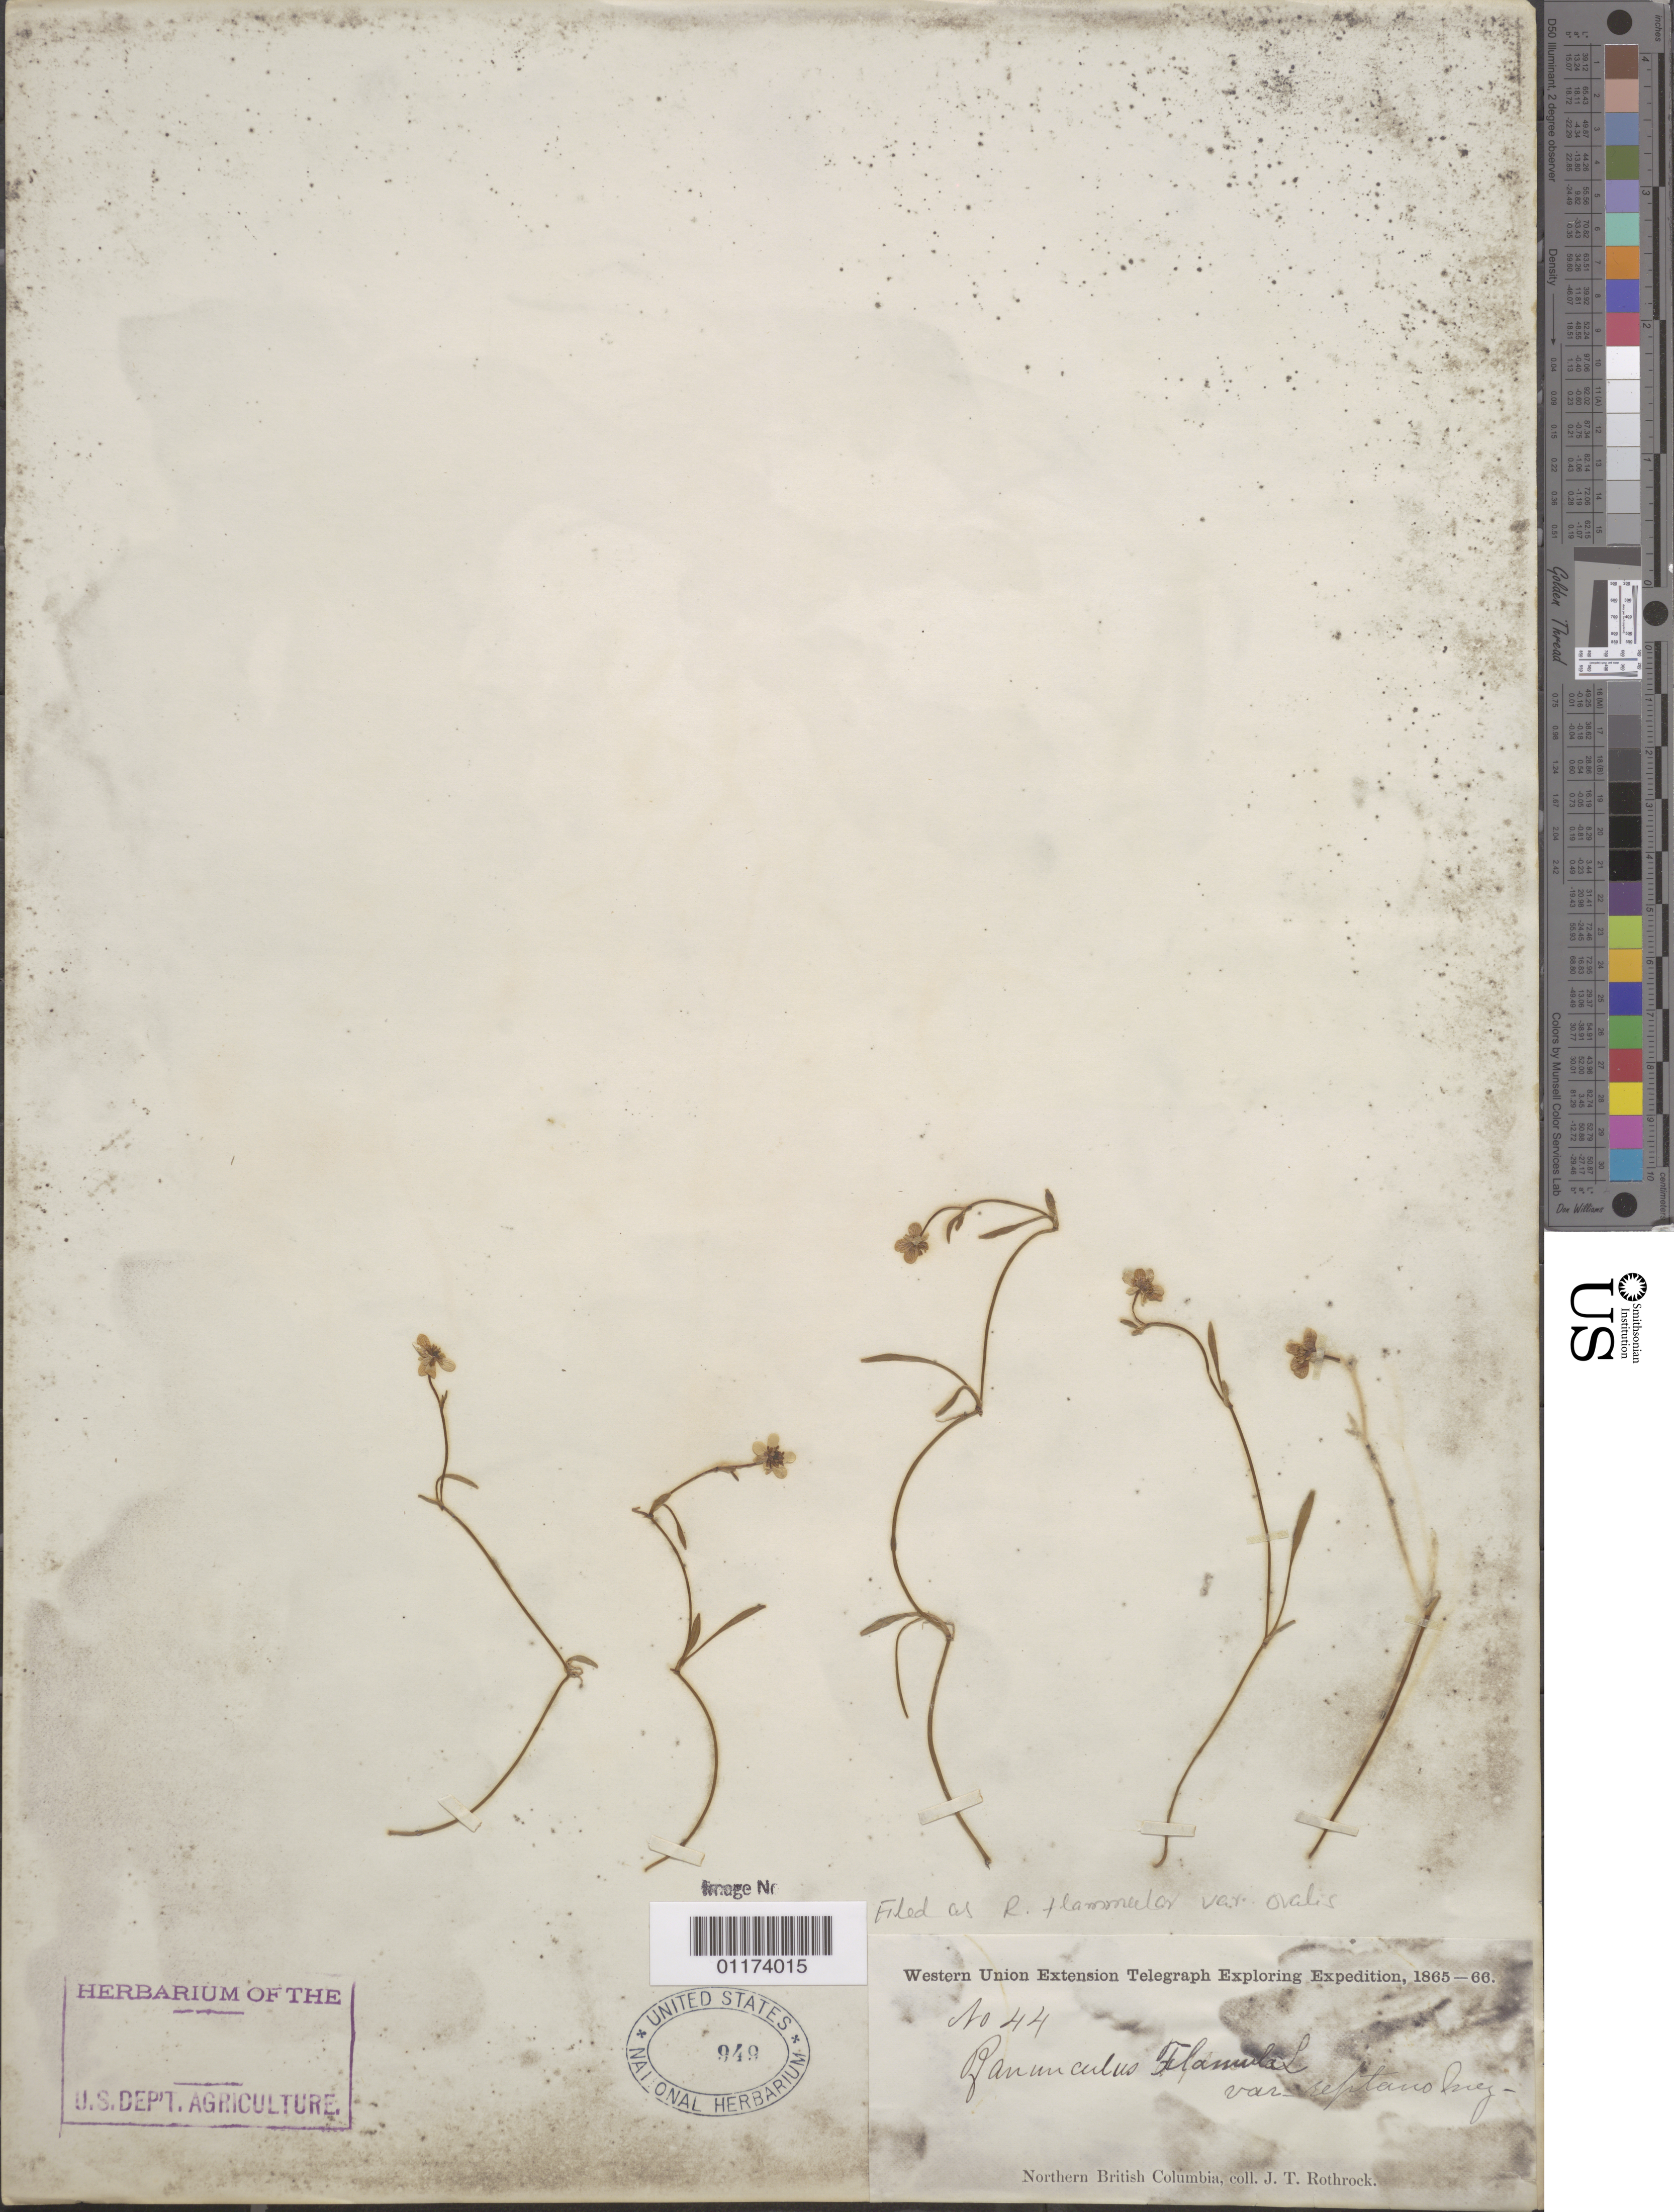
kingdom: Plantae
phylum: Tracheophyta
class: Magnoliopsida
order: Ranunculales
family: Ranunculaceae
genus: Ranunculus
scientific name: Ranunculus flammula var. ovalis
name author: (J.M. Bigelow) L.D. Benson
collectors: J. T. Rothrock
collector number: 44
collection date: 1865/1866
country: Canada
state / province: British Columbia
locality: Northern British Columbia.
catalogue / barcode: US 949